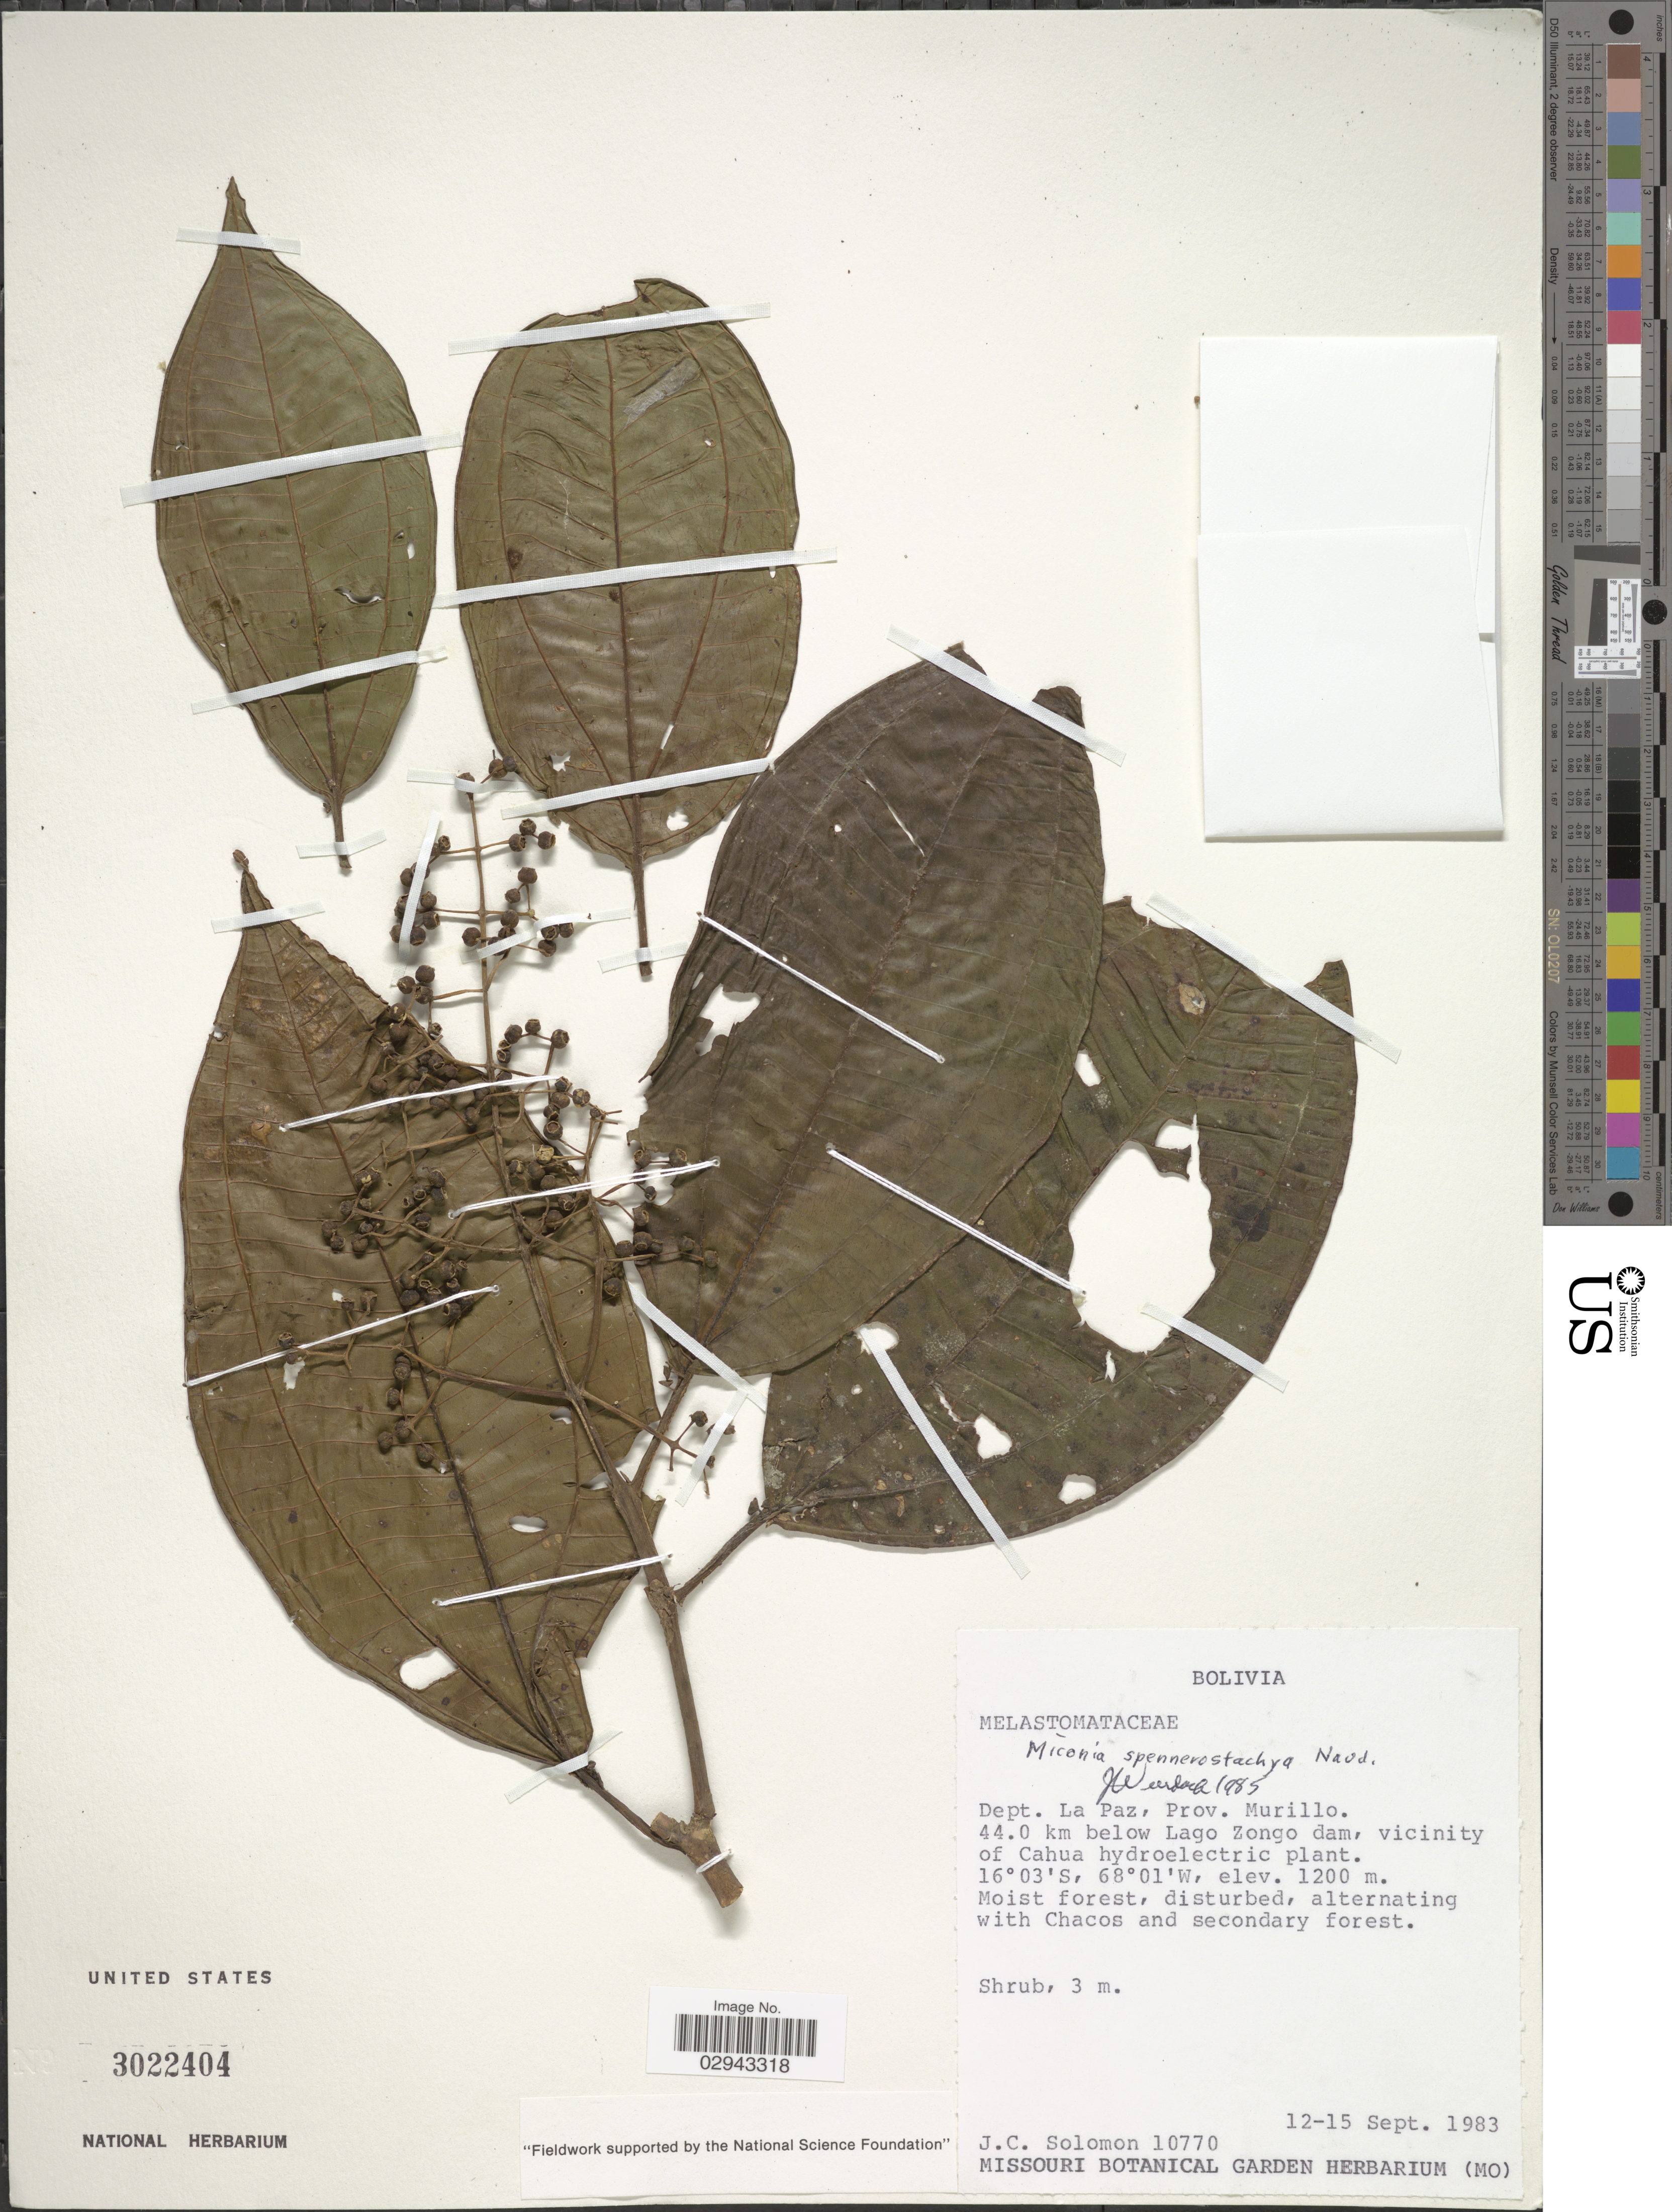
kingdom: Plantae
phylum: Tracheophyta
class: Magnoliopsida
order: Myrtales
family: Melastomataceae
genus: Miconia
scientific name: Miconia spennerostachya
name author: Naudin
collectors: J. C. Solomon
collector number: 10770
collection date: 1983-09-12/1983-09-15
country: Bolivia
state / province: La Paz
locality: Dept. La Paz, Prov. Murillo. 44.0 km below Lago Zongo dam, vicinity of Cahua hydroelectric plant.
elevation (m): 1200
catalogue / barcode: US 3022404